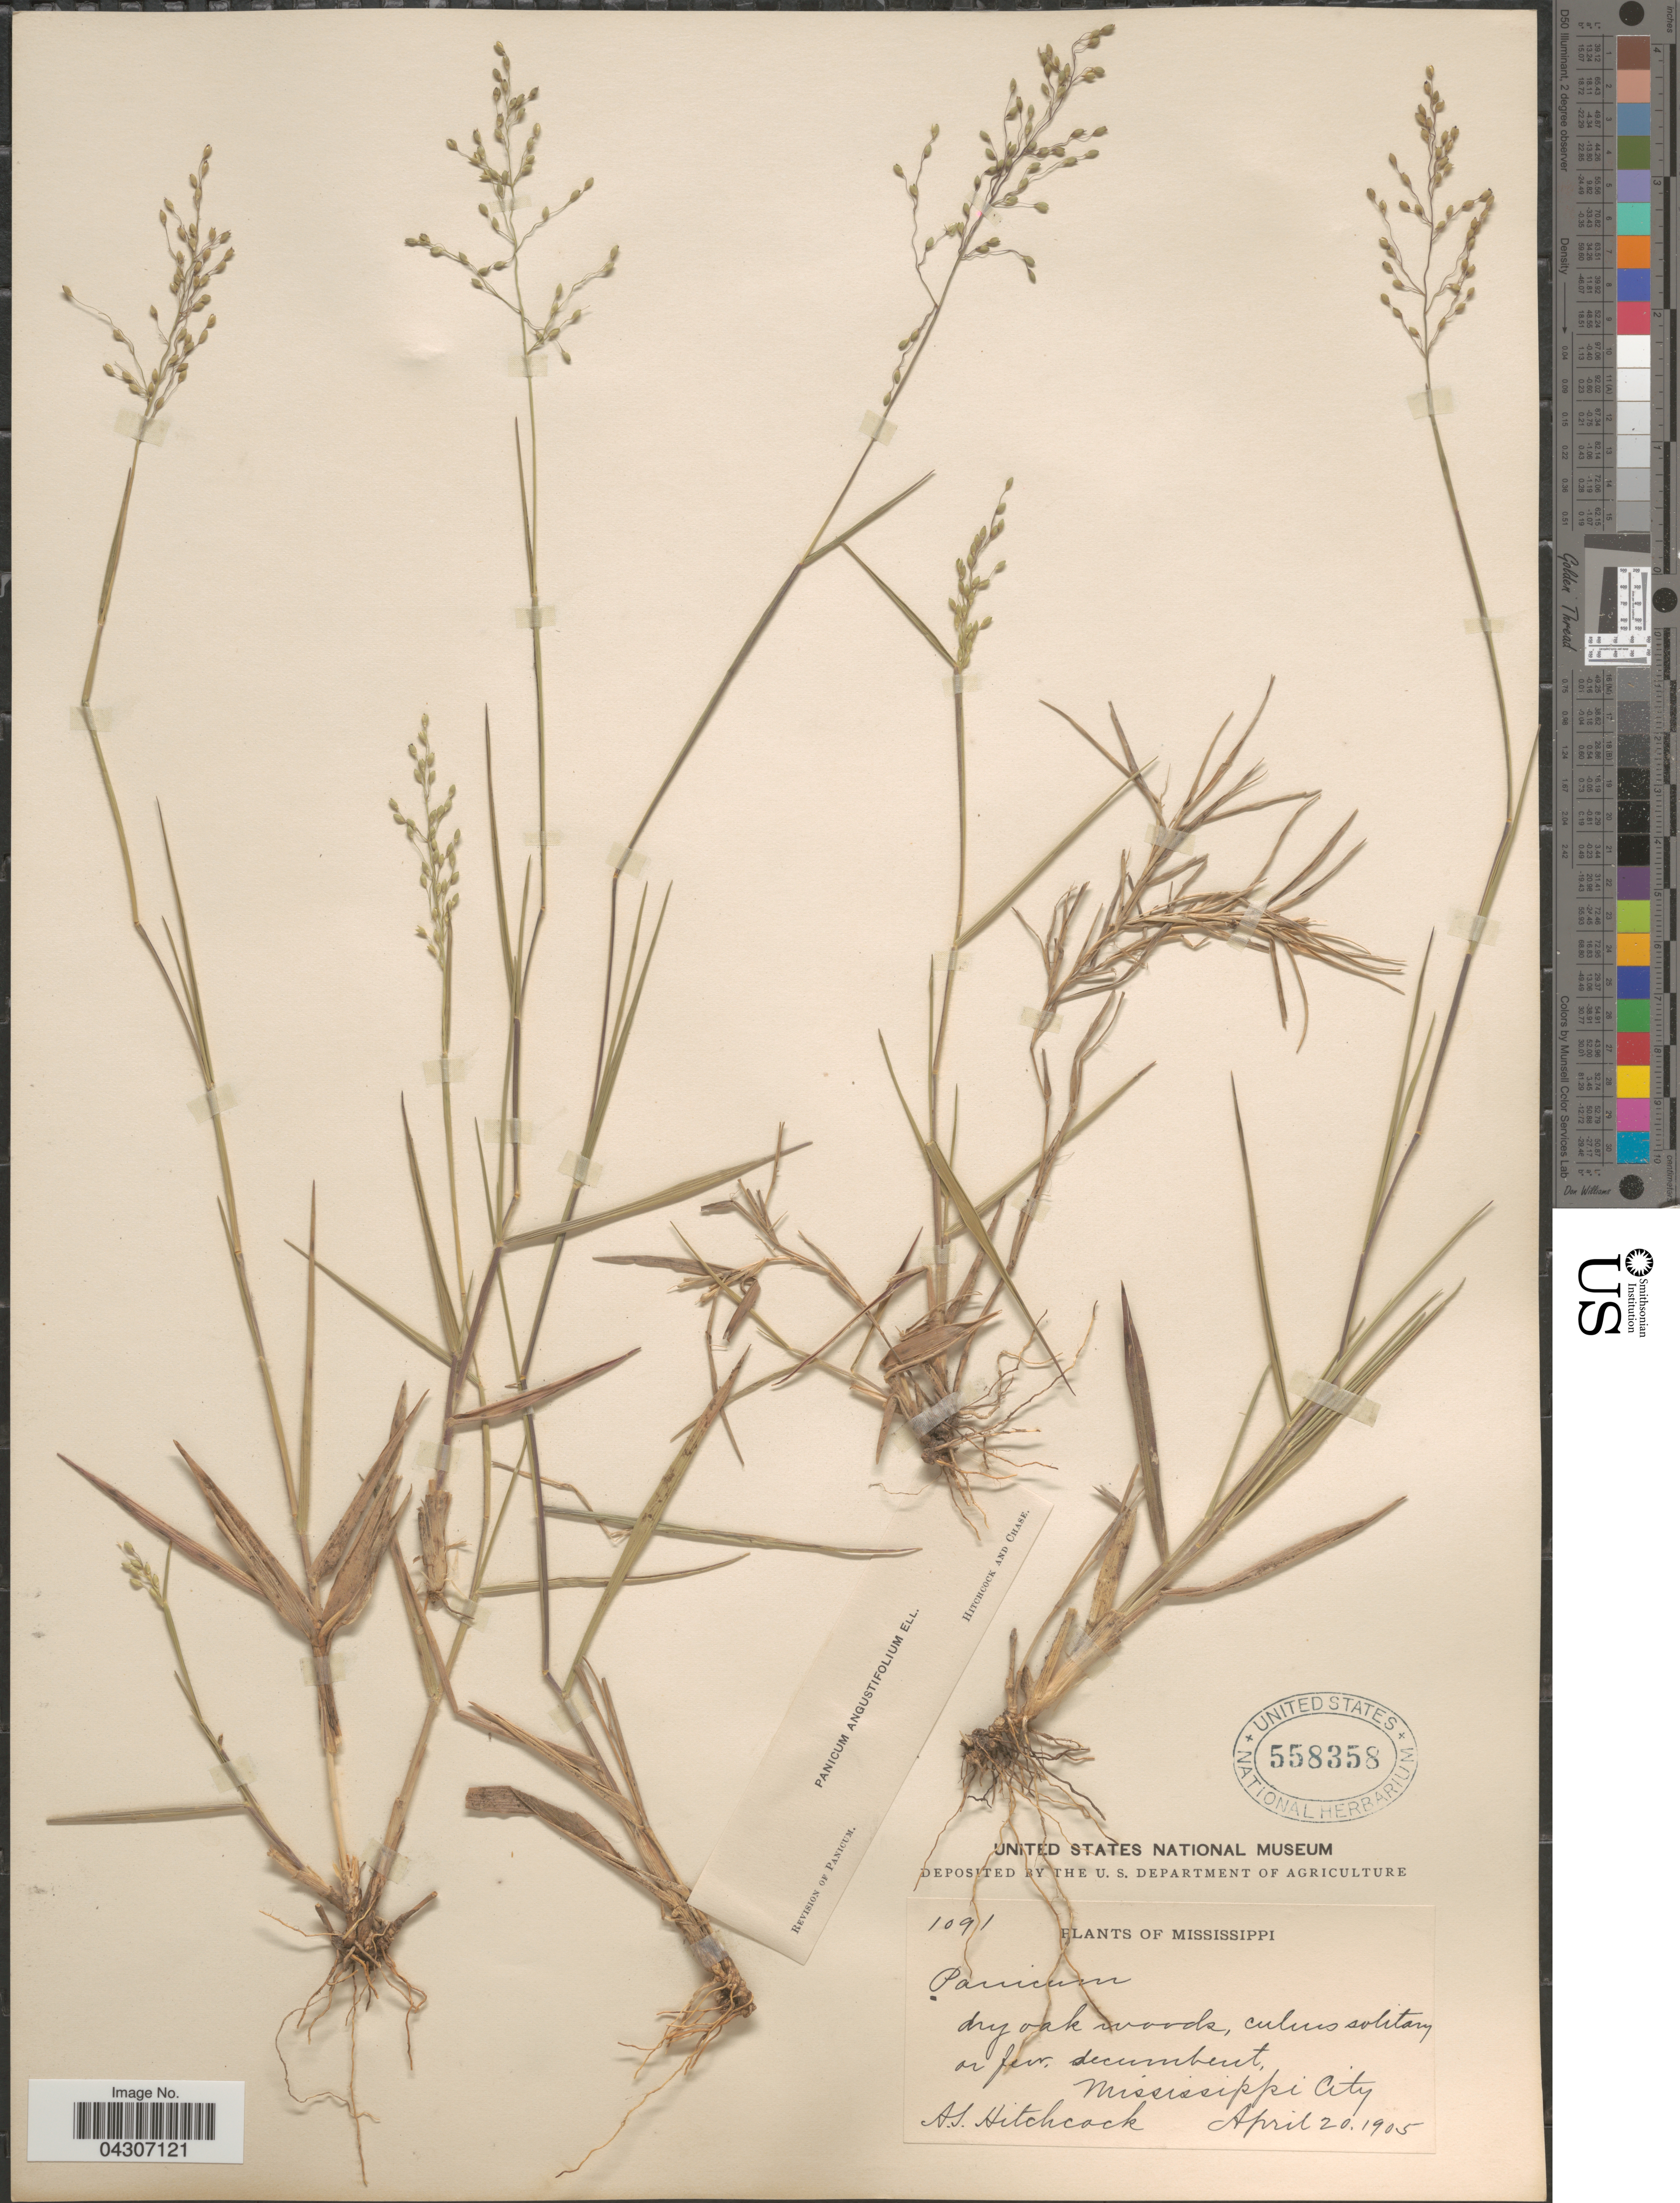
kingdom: Plantae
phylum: Tracheophyta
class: Liliopsida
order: Poales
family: Poaceae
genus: Dichanthelium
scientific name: Dichanthelium aciculare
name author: (Desv. ex Poir.) Gould & C.A. Clark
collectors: A. S. Hitchcock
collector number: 1091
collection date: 1905-04-20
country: United States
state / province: Mississippi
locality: Mississippi City.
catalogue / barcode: US 558358